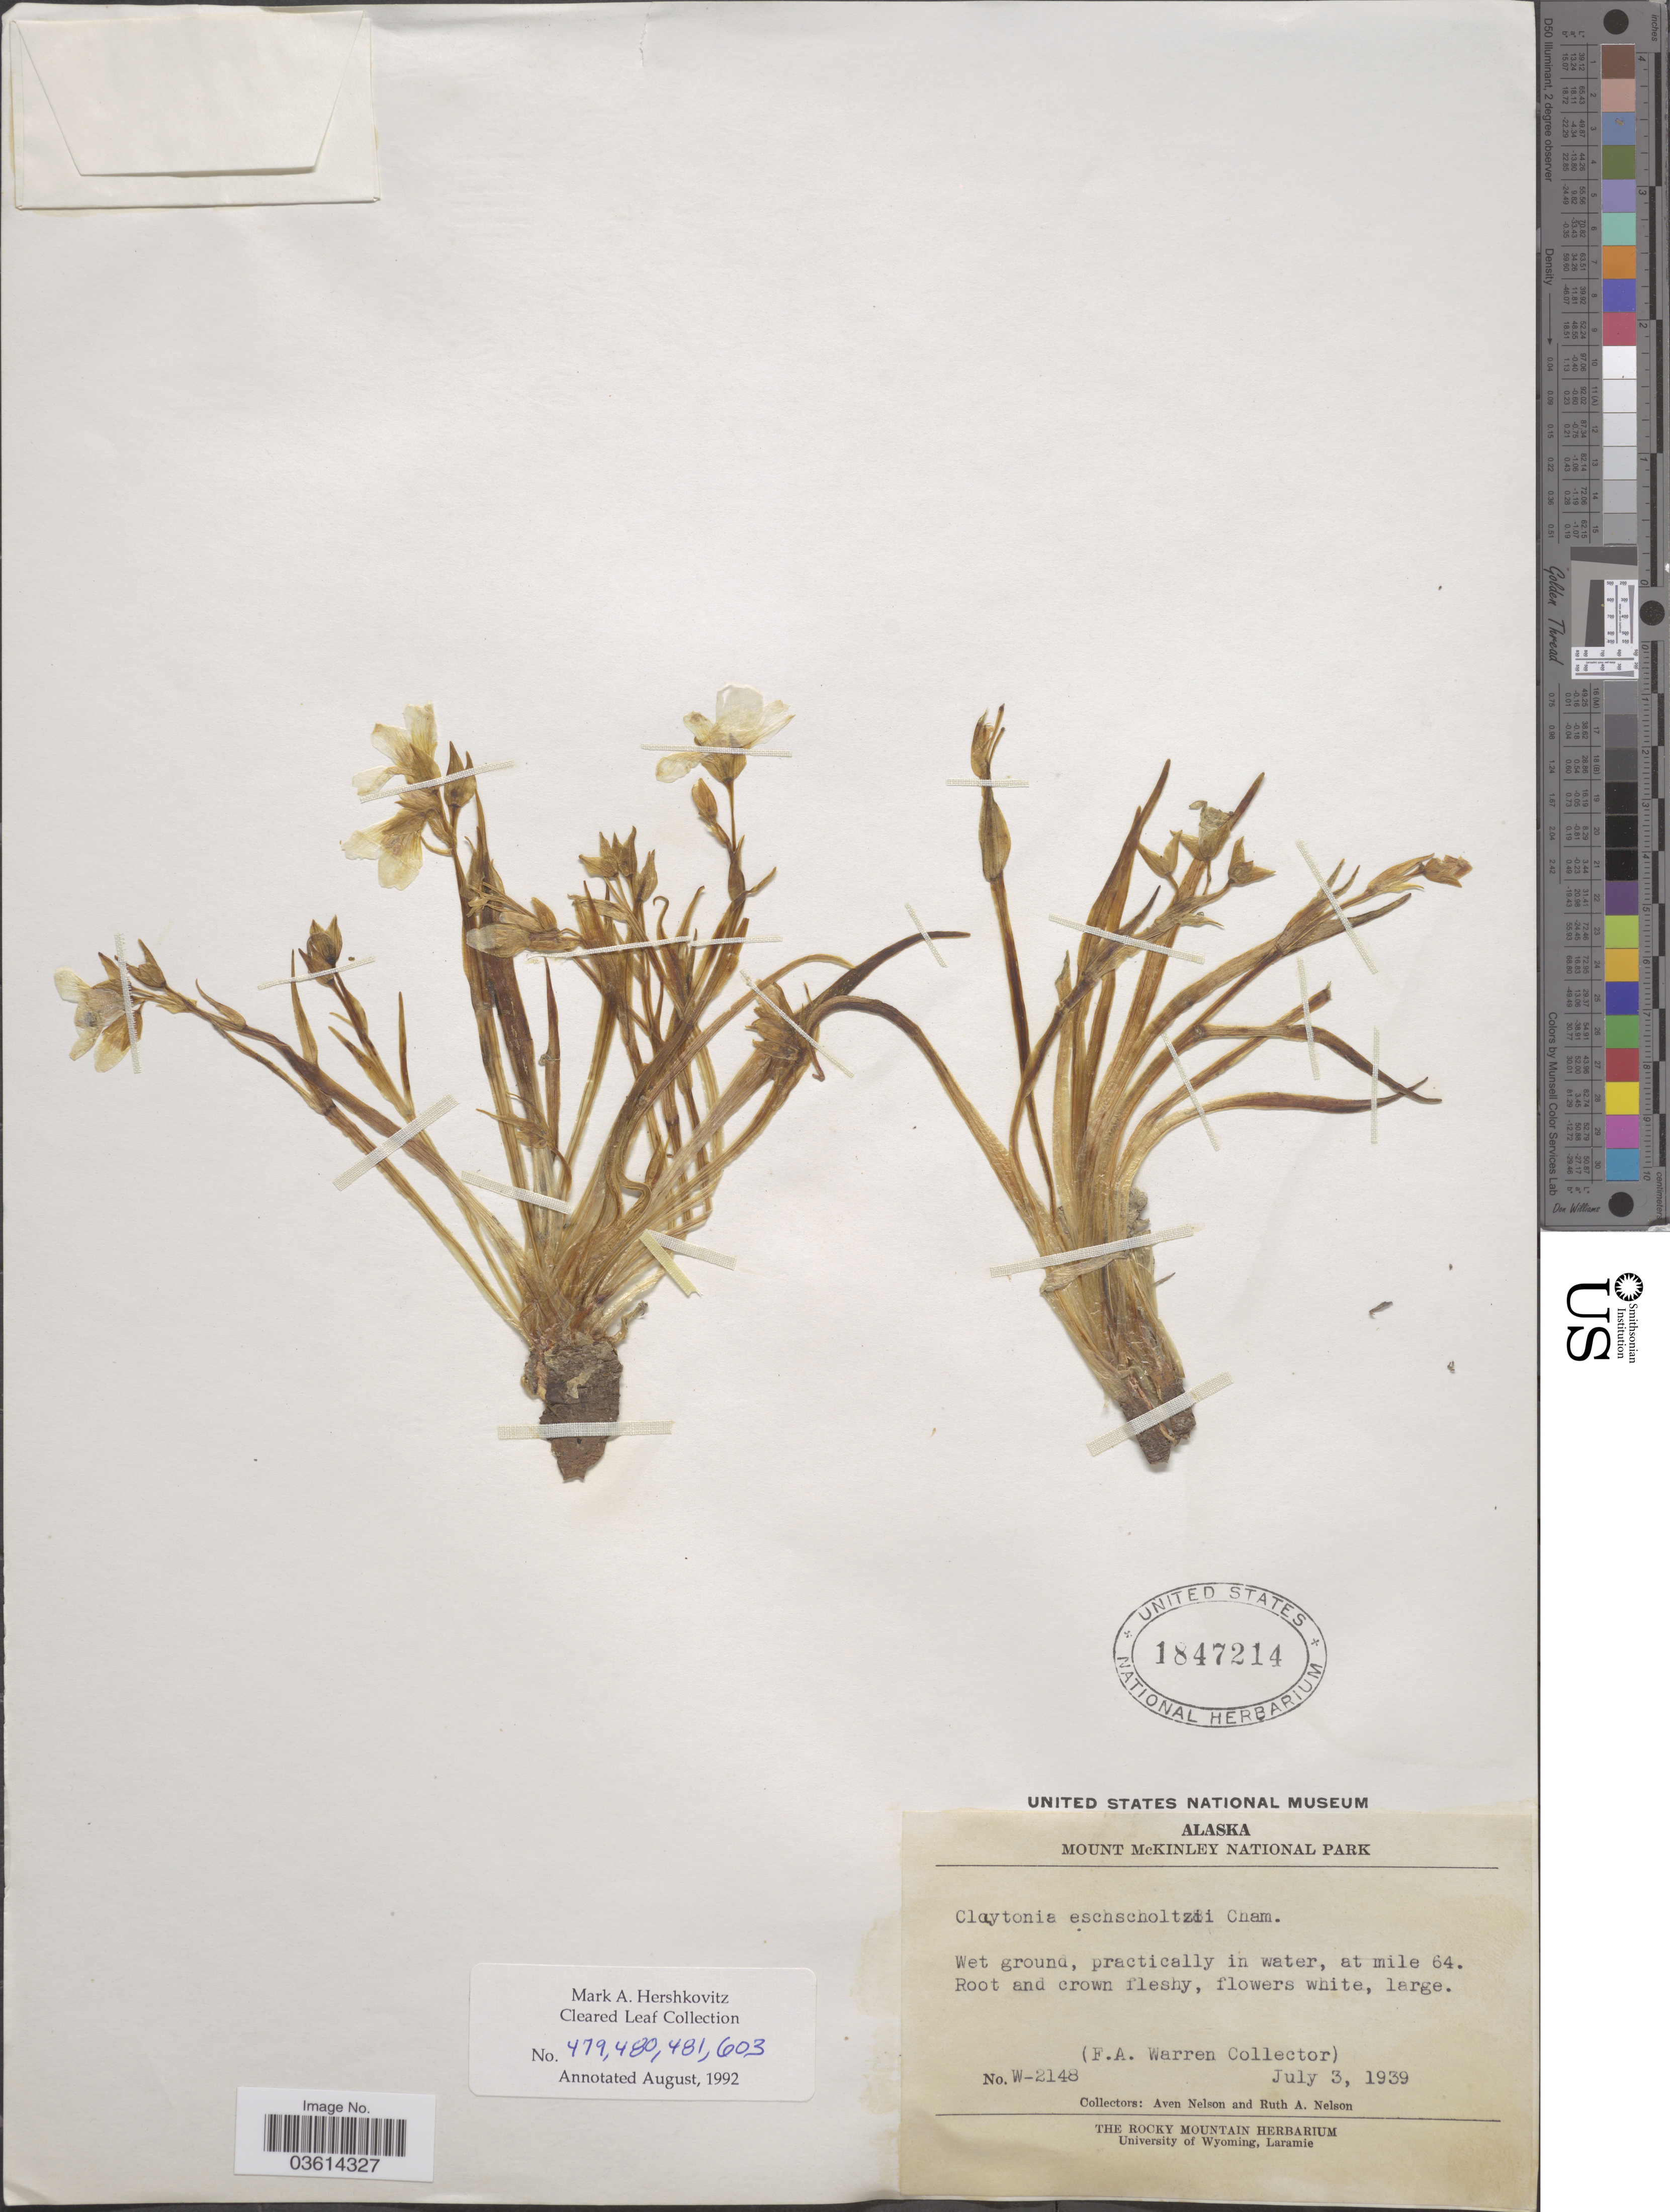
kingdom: Plantae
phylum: Tracheophyta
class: Magnoliopsida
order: Caryophyllales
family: Montiaceae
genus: Claytonia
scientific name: Claytonia acutifolia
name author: Pall. ex Willd.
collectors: F. Warren, A. Nelson & R. A. Nelson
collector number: W-2148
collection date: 1939-07-03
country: United States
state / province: Alaska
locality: At mile 64.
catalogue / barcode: US 1847214